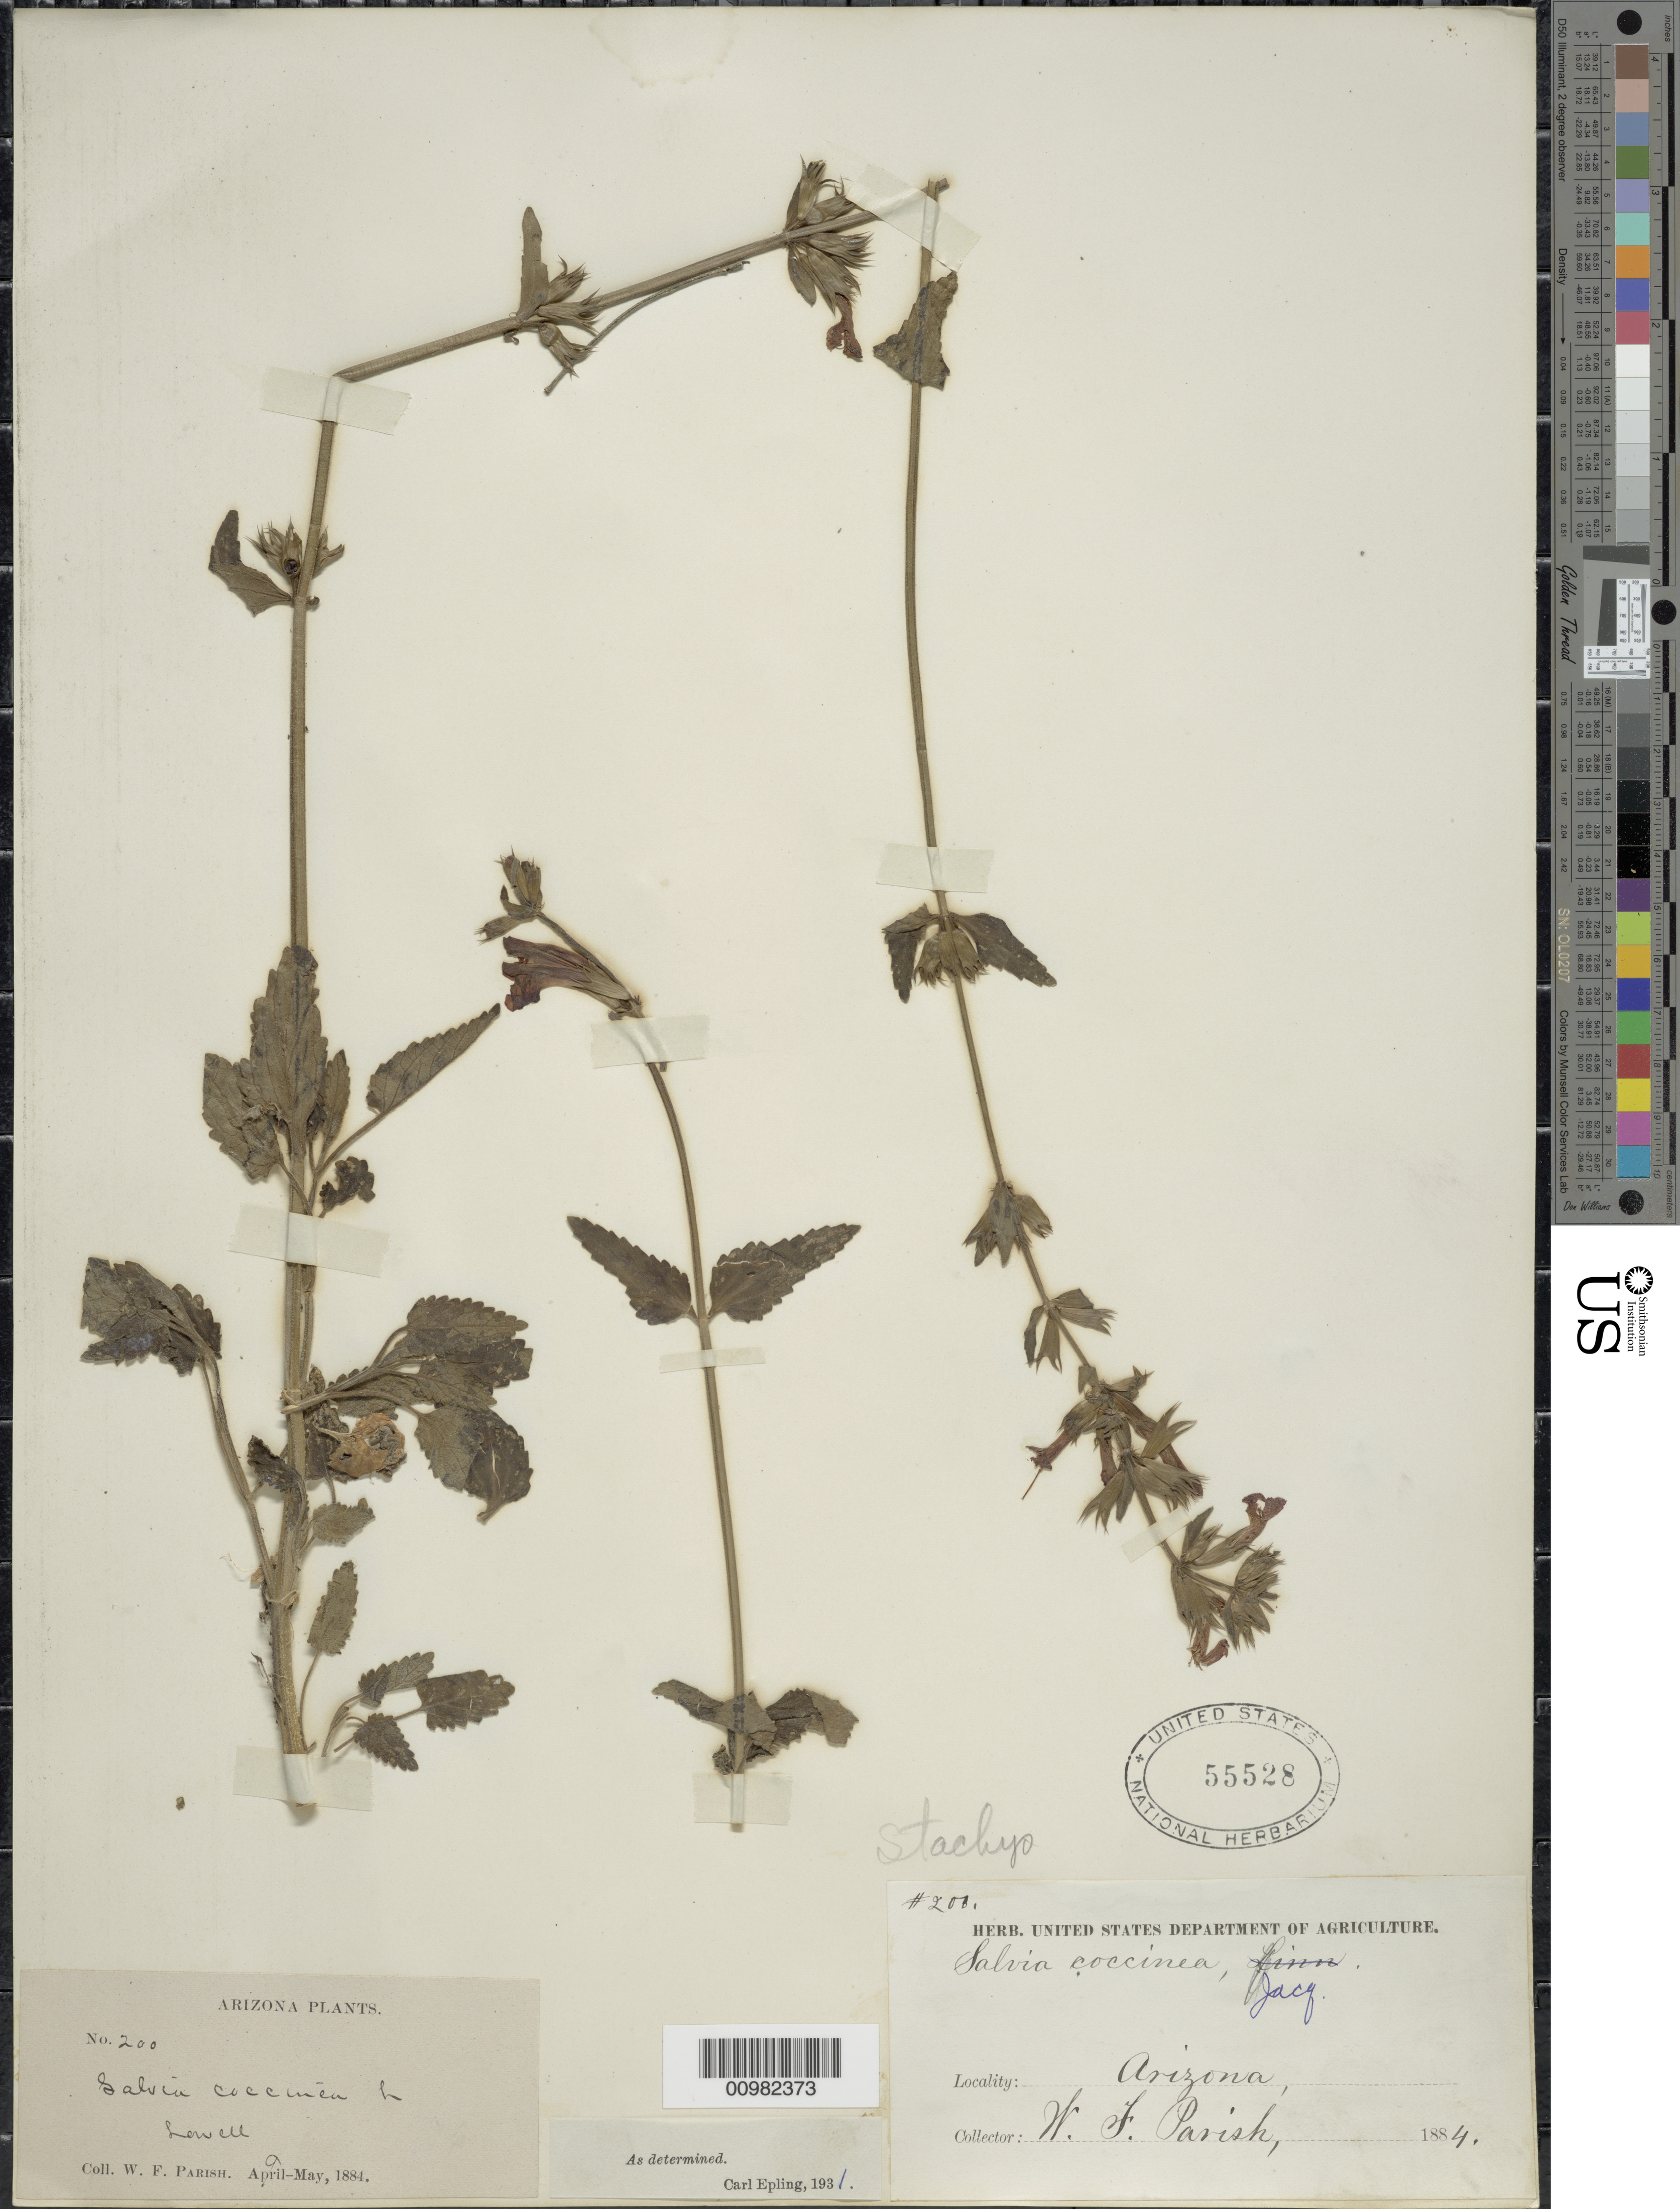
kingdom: Plantae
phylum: Tracheophyta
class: Magnoliopsida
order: Lamiales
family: Lamiaceae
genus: Stachys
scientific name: Stachys coccinea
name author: Ortega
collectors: W. F. Parish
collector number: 200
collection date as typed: Apr 1884 to -- May 1884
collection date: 1884-04/1884-05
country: United States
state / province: Arizona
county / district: Cochise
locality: Lowell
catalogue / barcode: US 55528